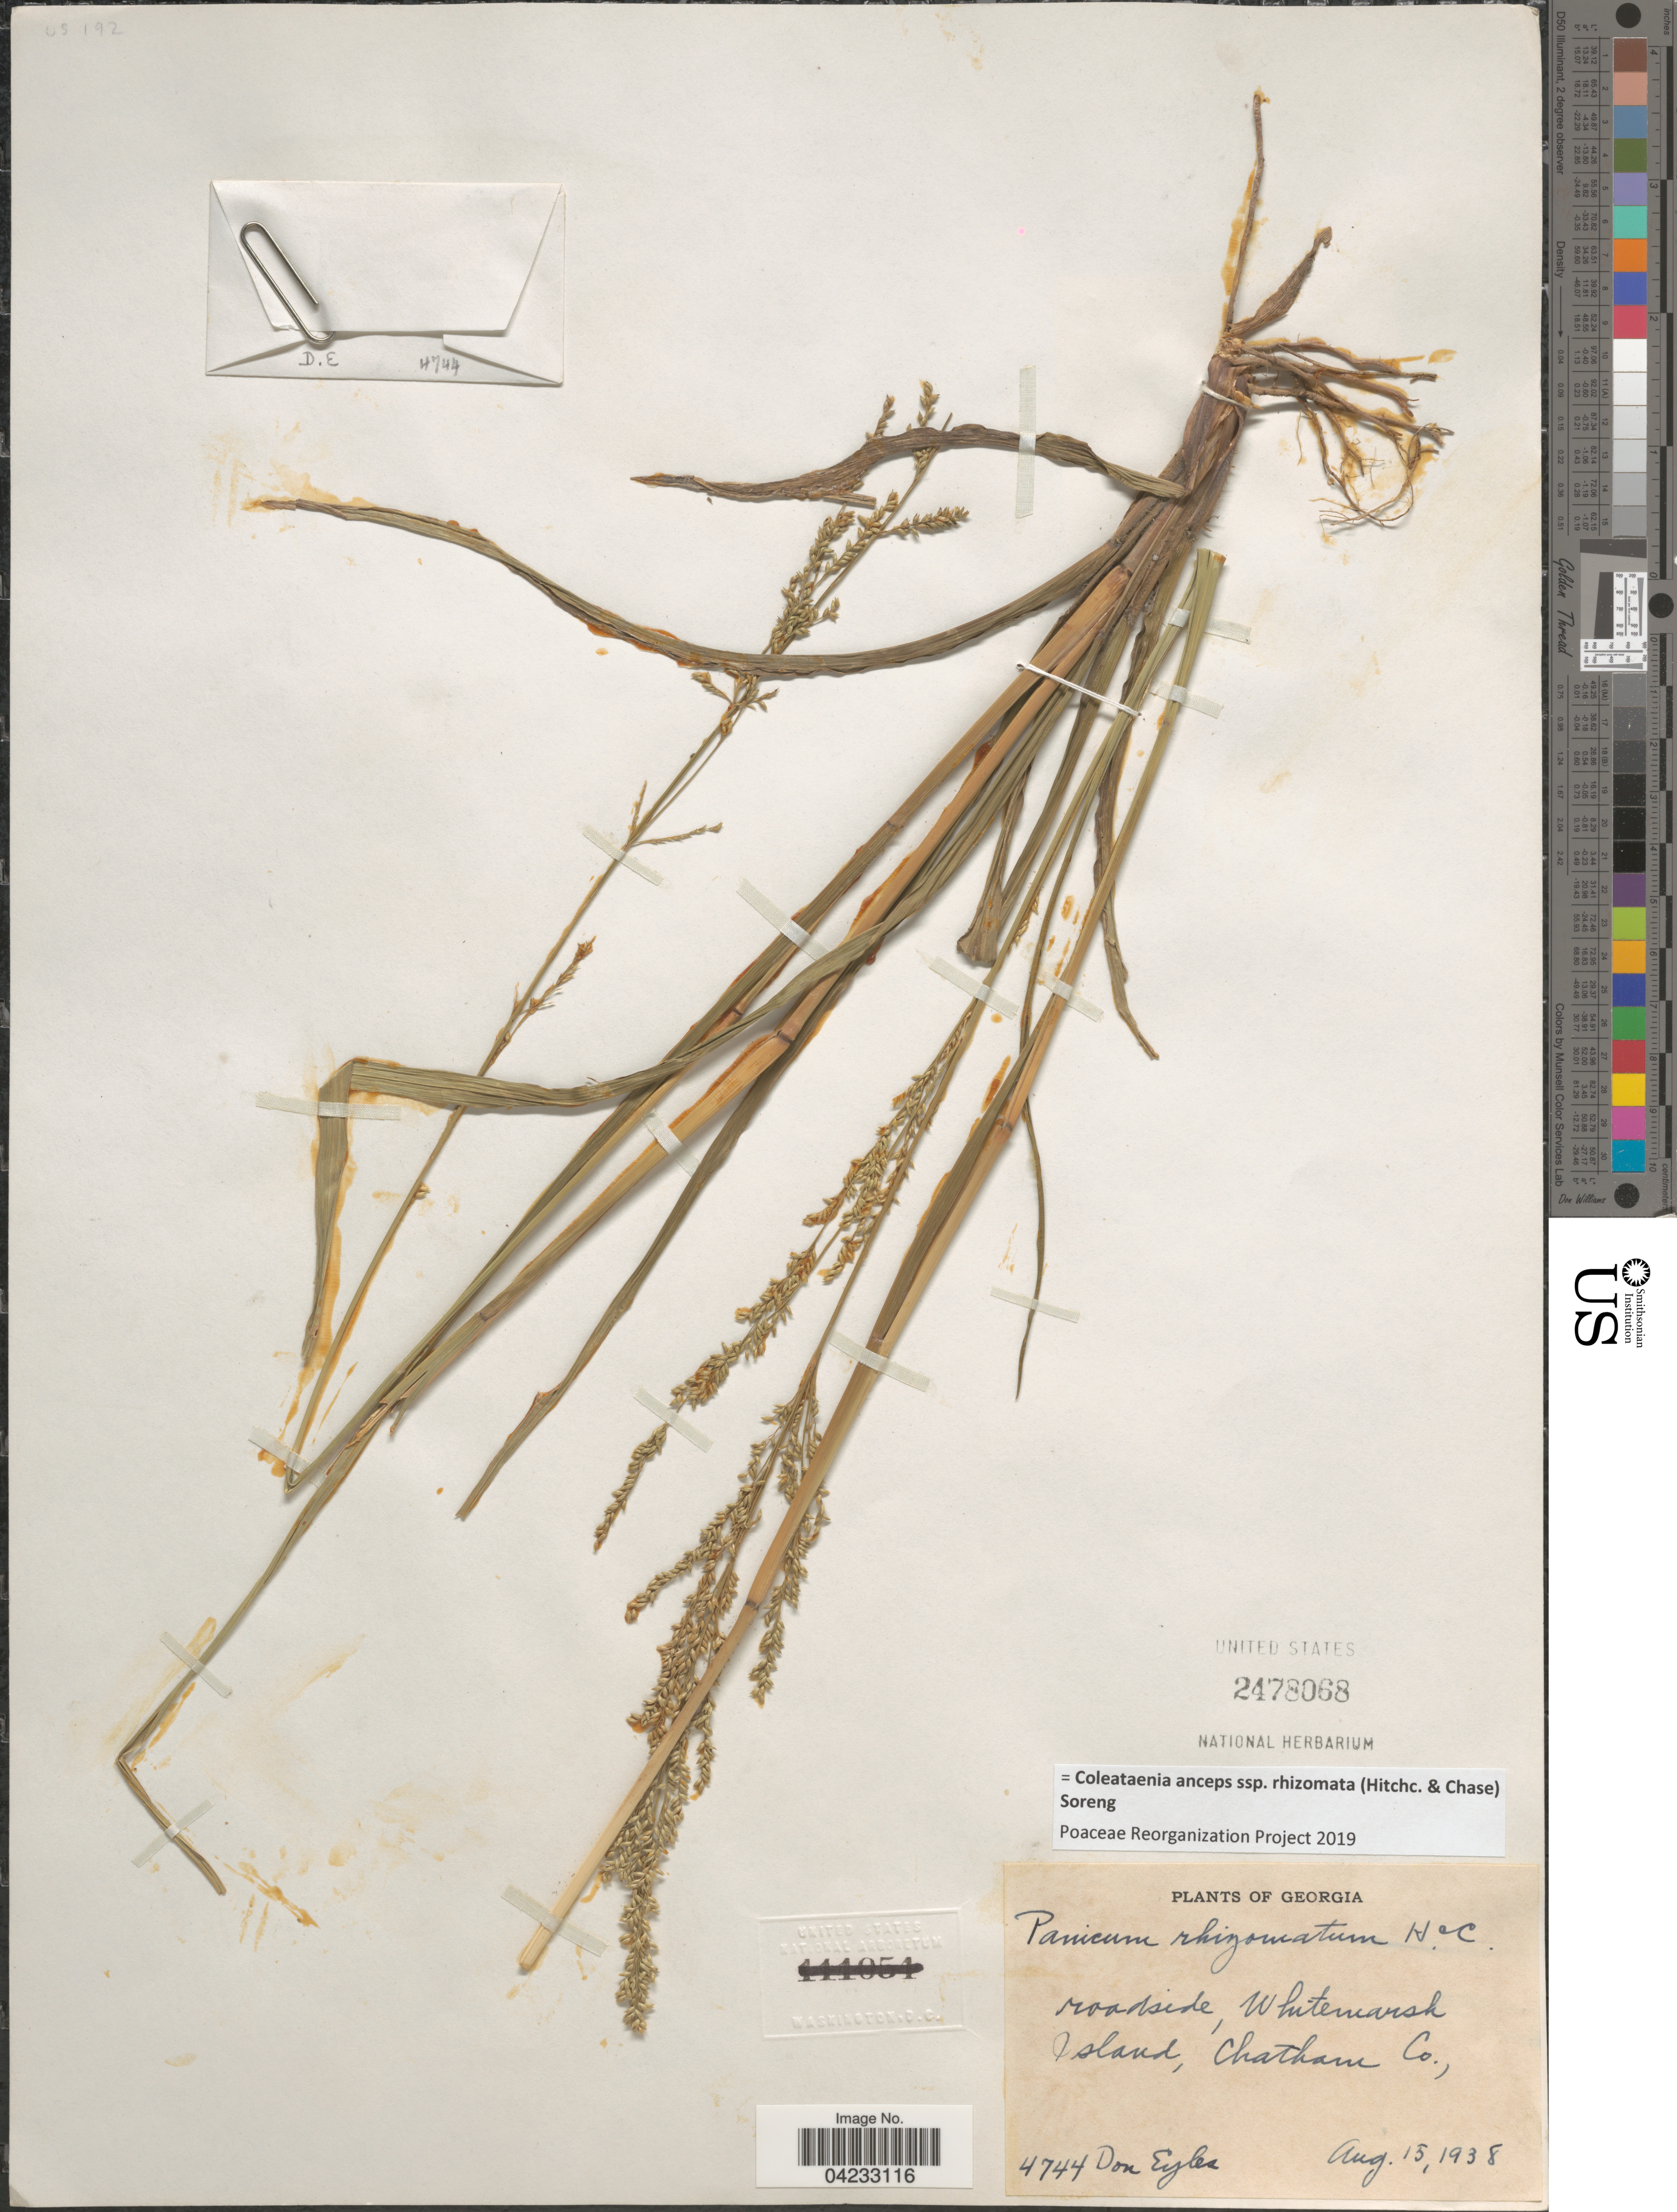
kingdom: Plantae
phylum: Tracheophyta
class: Liliopsida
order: Poales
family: Poaceae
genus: Coleataenia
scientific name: Coleataenia anceps subsp. rhizomata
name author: (Hitchc. & Chase) Soreng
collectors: D. Eyles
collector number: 4744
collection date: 1938-08-15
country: United States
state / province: Georgia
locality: Roadside, Whitemarsh Island, Chatham Co.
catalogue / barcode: US 2478068